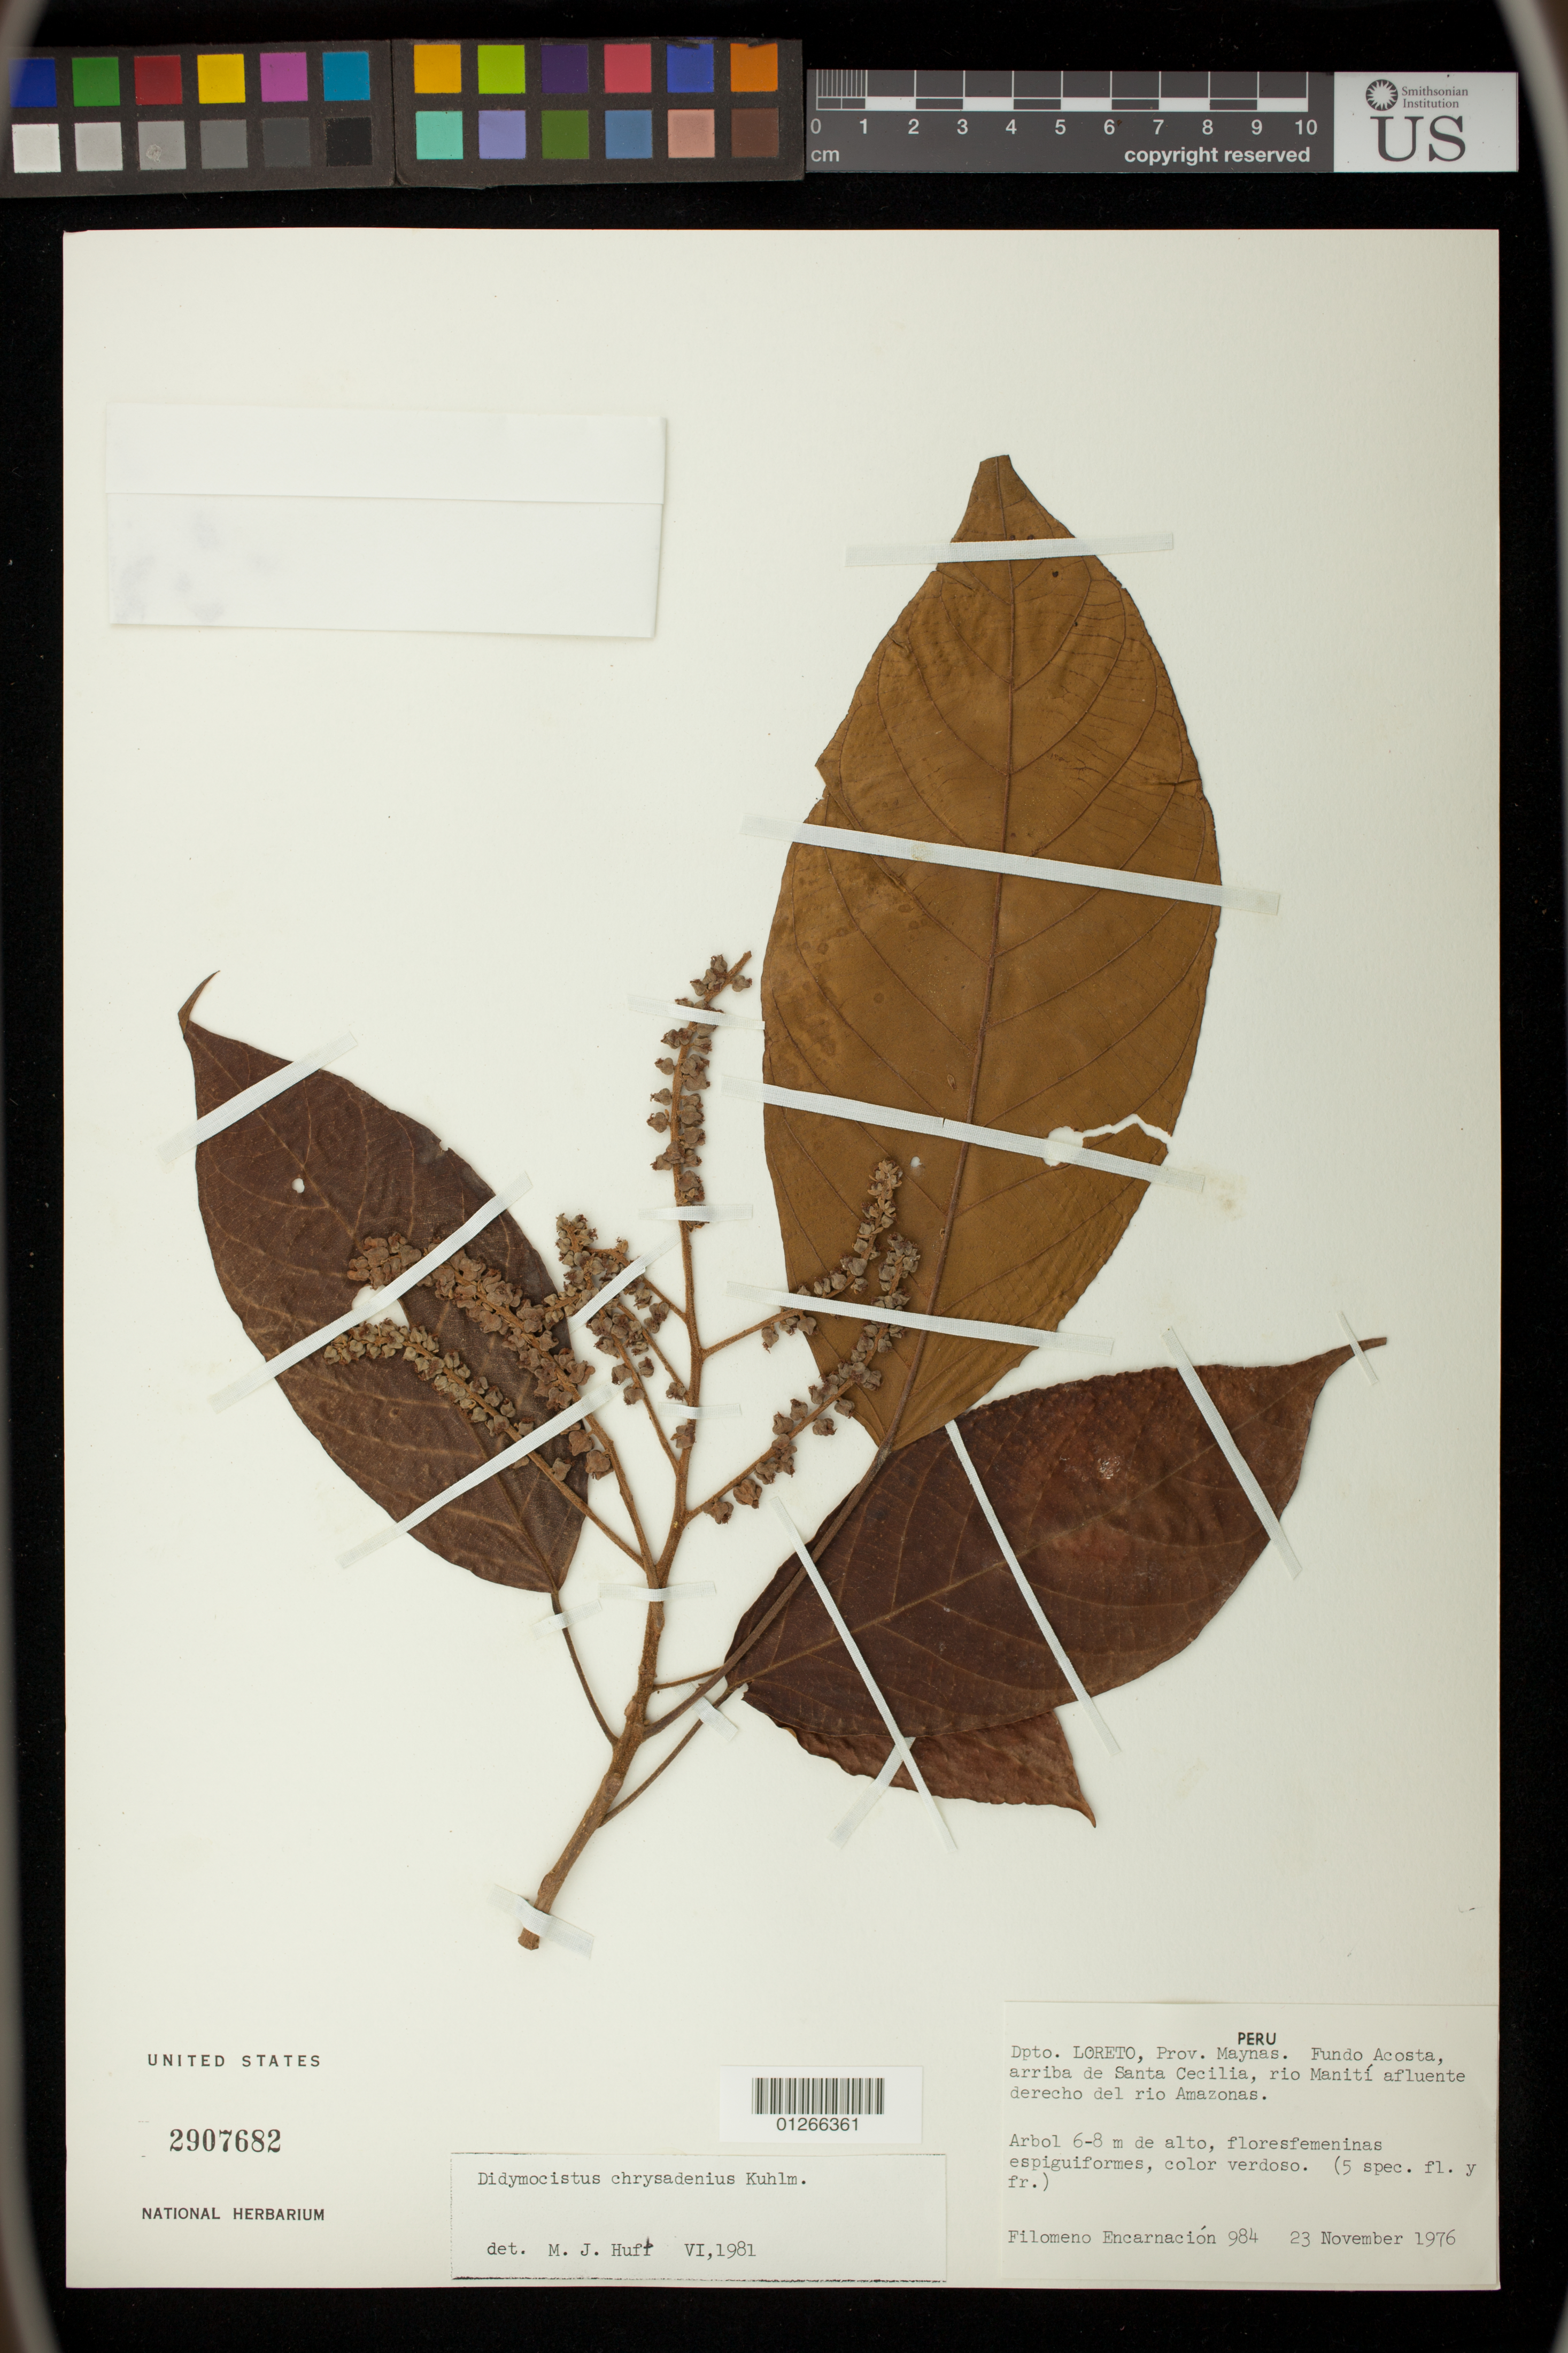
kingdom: Plantae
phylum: Tracheophyta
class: Magnoliopsida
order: Malpighiales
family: Phyllanthaceae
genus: Didymocistus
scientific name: Didymocistus chrysadenius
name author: Kuhlm.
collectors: F. Encarnación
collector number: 984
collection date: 1976-11-23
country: Peru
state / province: Loreto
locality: Maynas Prov. Fundo Acosta, arriba de Santa Cecilia, rio Maniti afluente derecho del rio Amazonas.